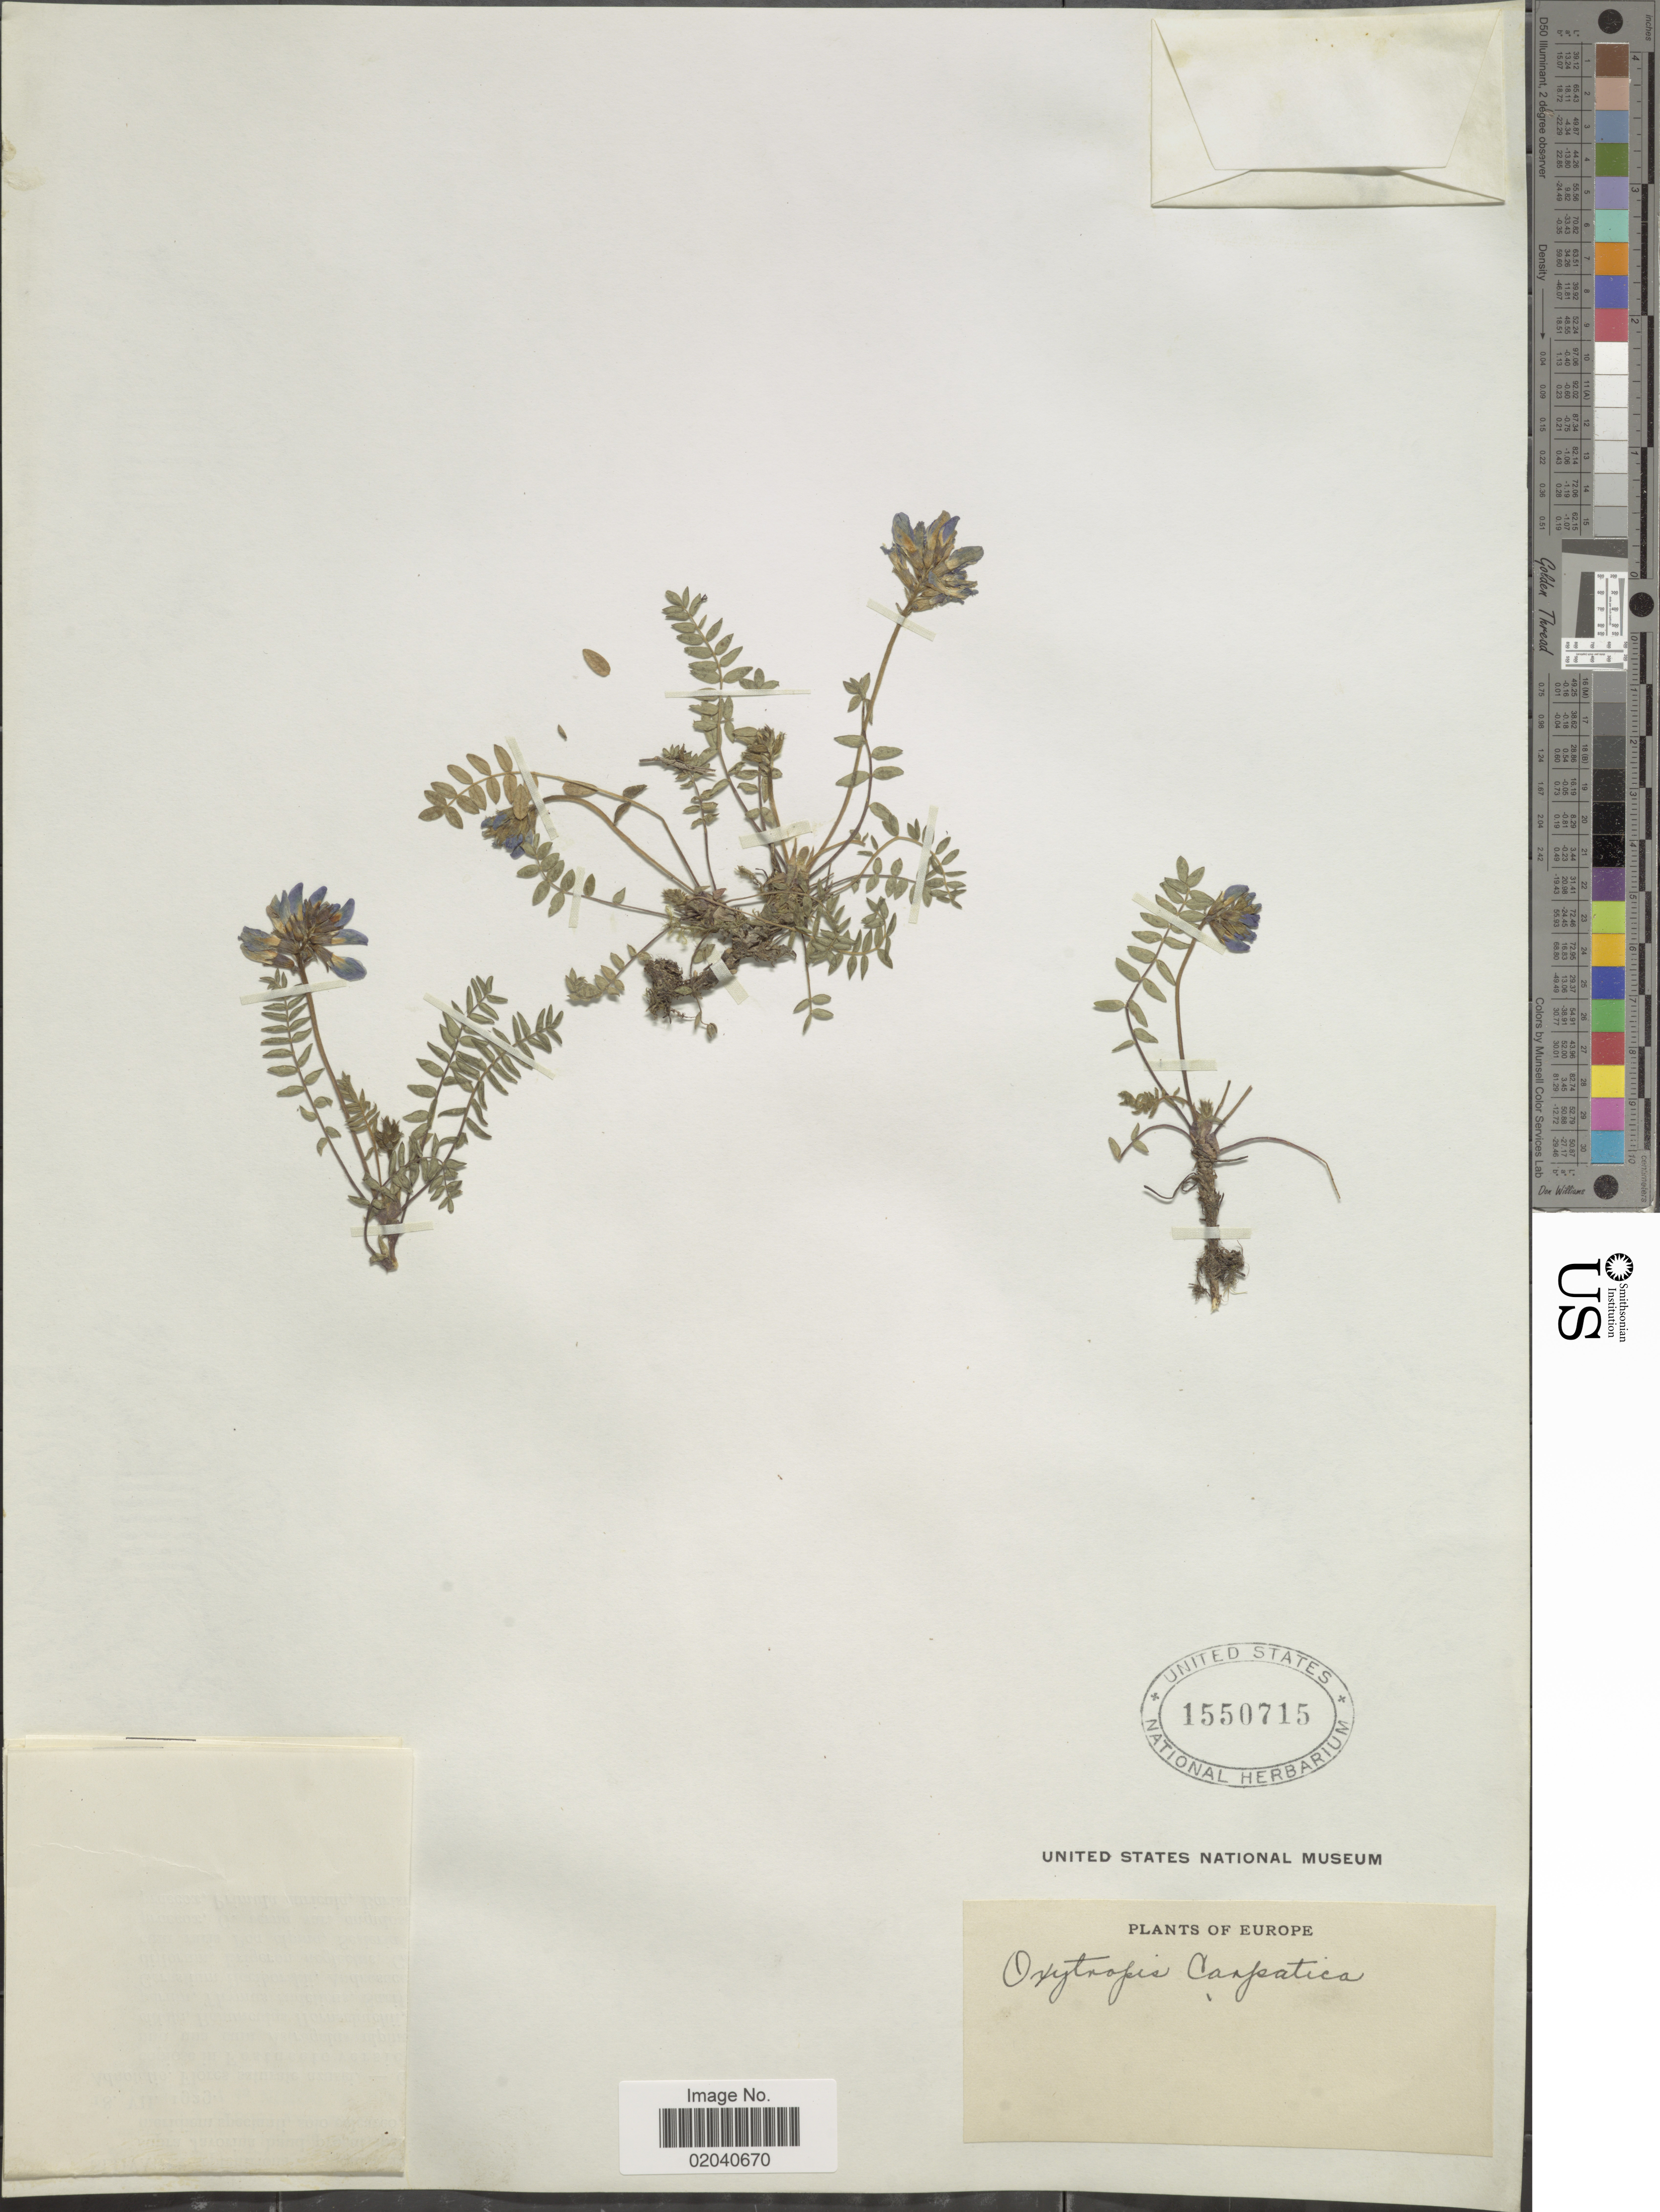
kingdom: Plantae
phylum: Tracheophyta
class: Magnoliopsida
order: Fabales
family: Fabaceae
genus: Oxytropis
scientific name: Oxytropis carpatica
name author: Uechtritz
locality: Europe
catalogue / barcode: US 1550715